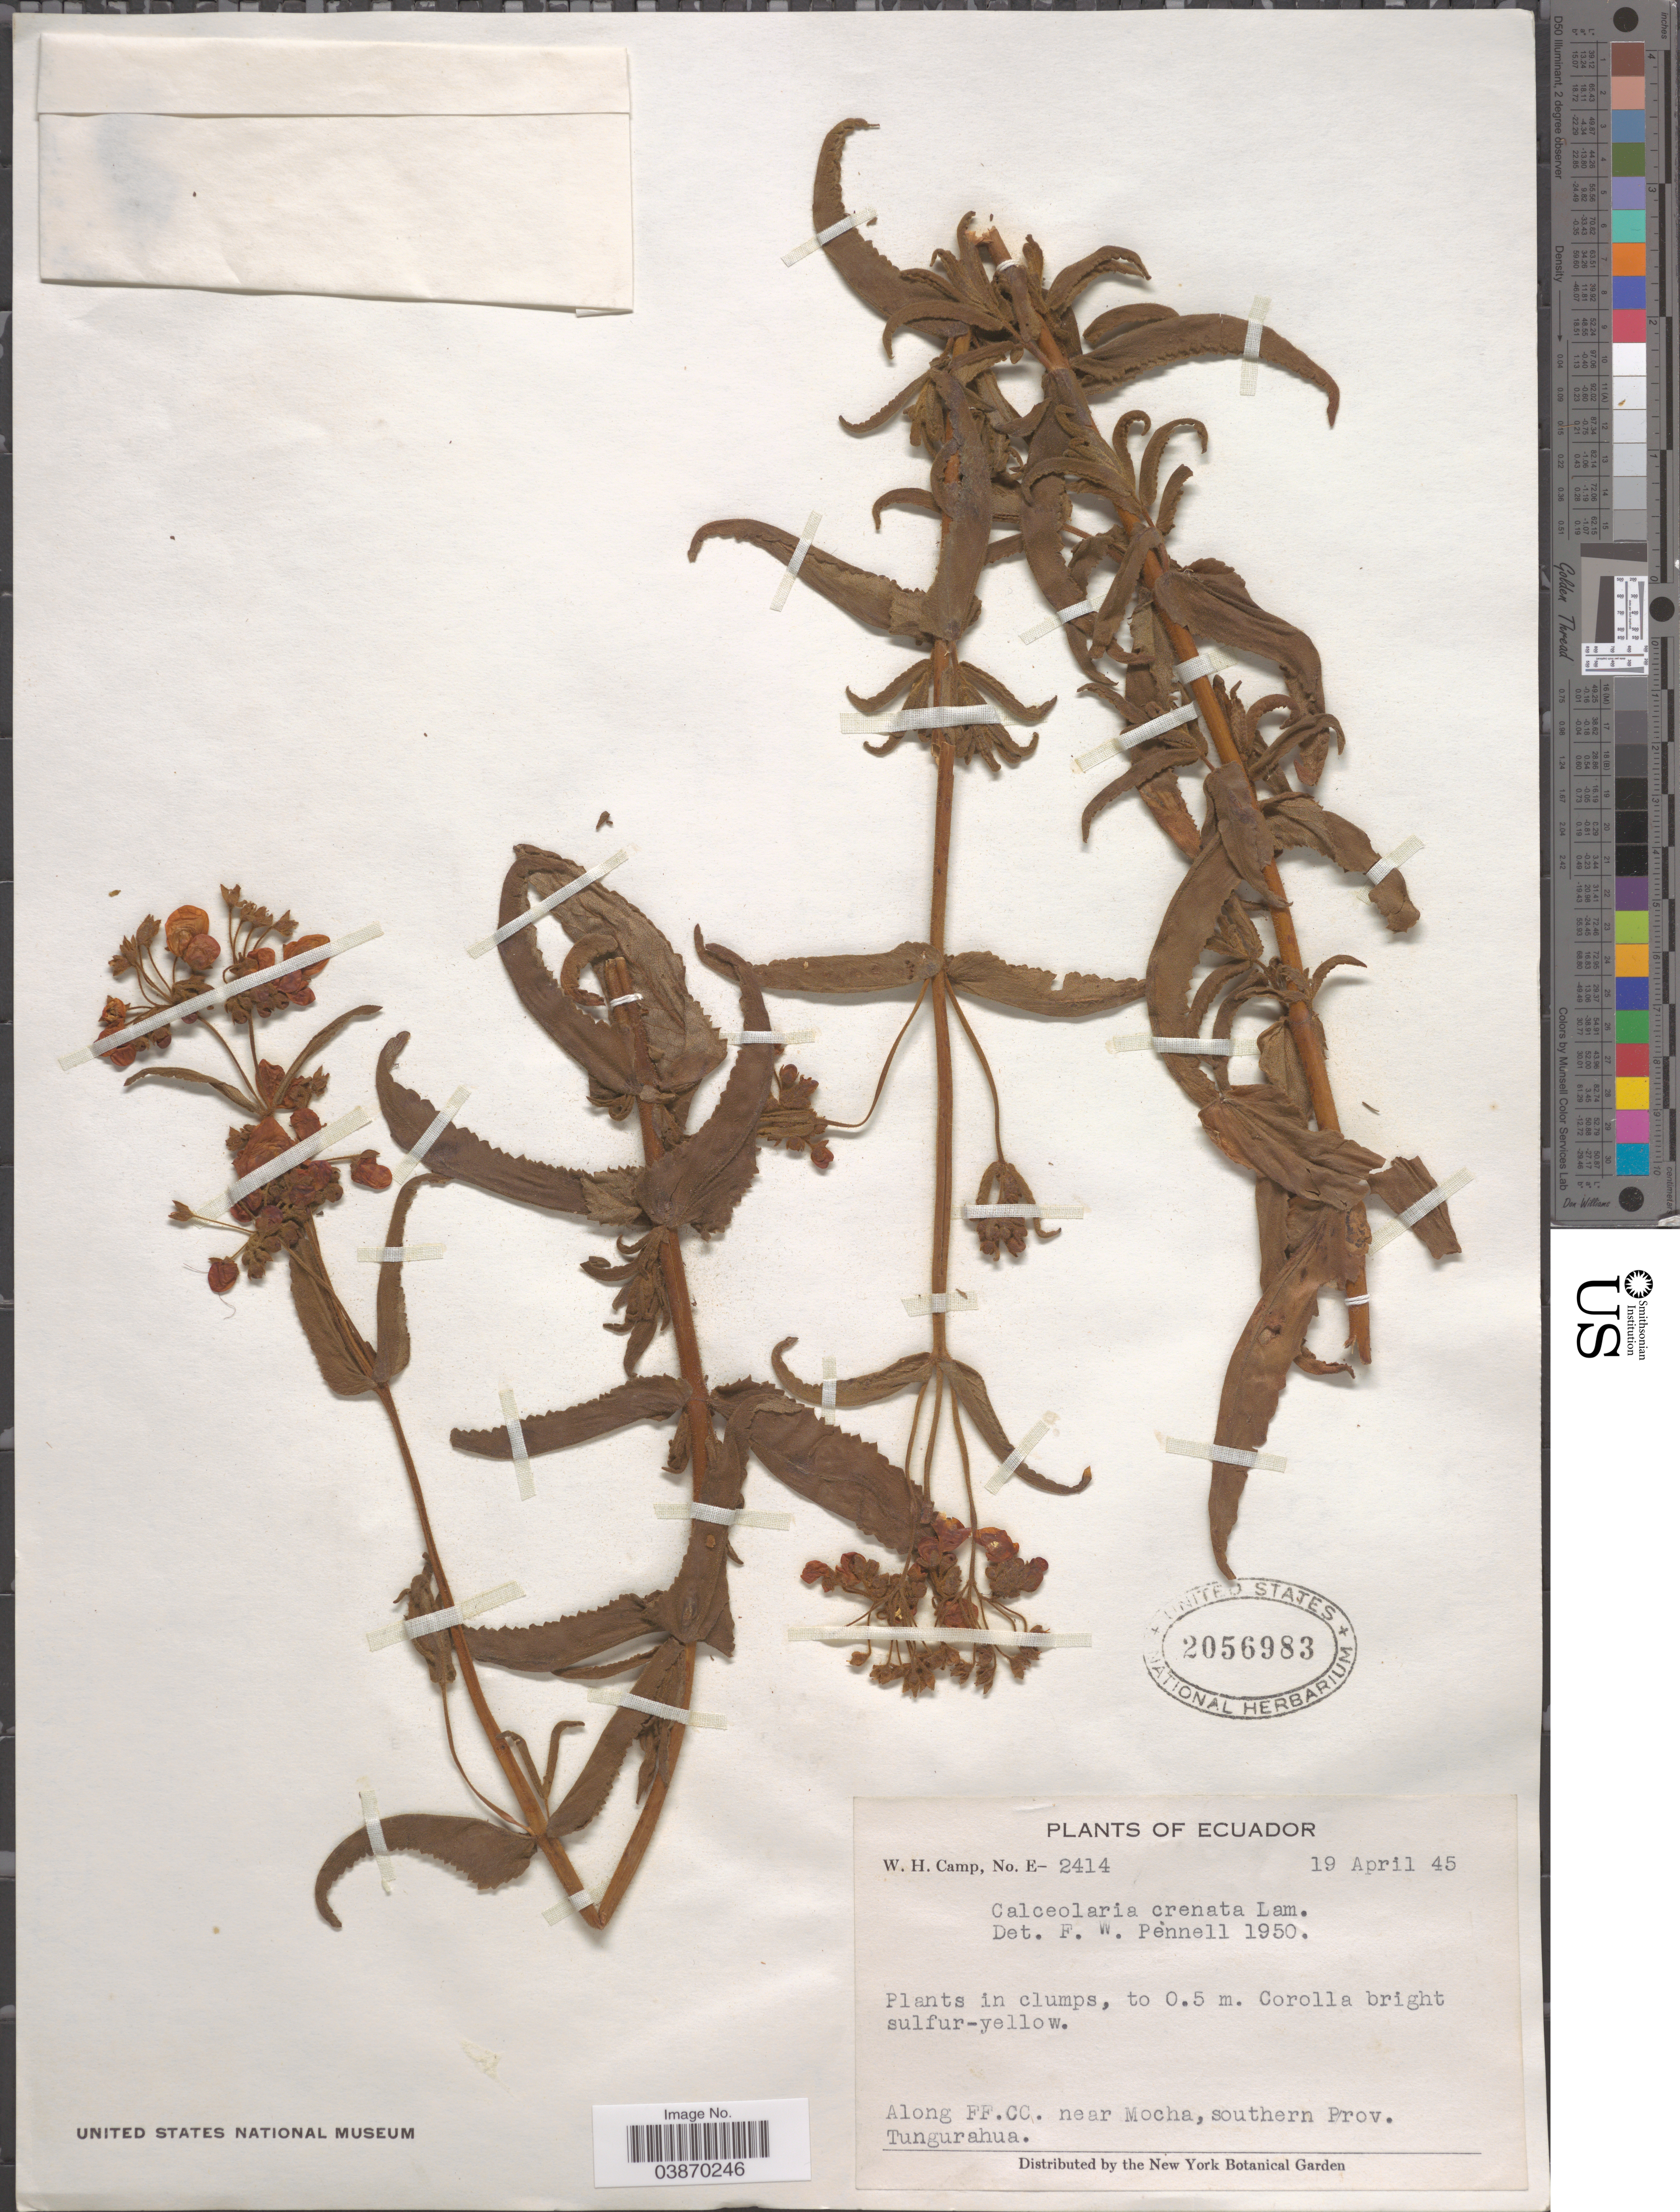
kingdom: Plantae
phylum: Tracheophyta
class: Magnoliopsida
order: Lamiales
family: Calceolariaceae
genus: Calceolaria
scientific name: Calceolaria crenata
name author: Lam.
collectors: W. H. Camp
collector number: E-2414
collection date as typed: Transcribed d/m/y: 19/4/45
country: Ecuador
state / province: Tungurahua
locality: Along FF.CC. near Mocha, southern Prov. Tungurahua.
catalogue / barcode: US 2056983